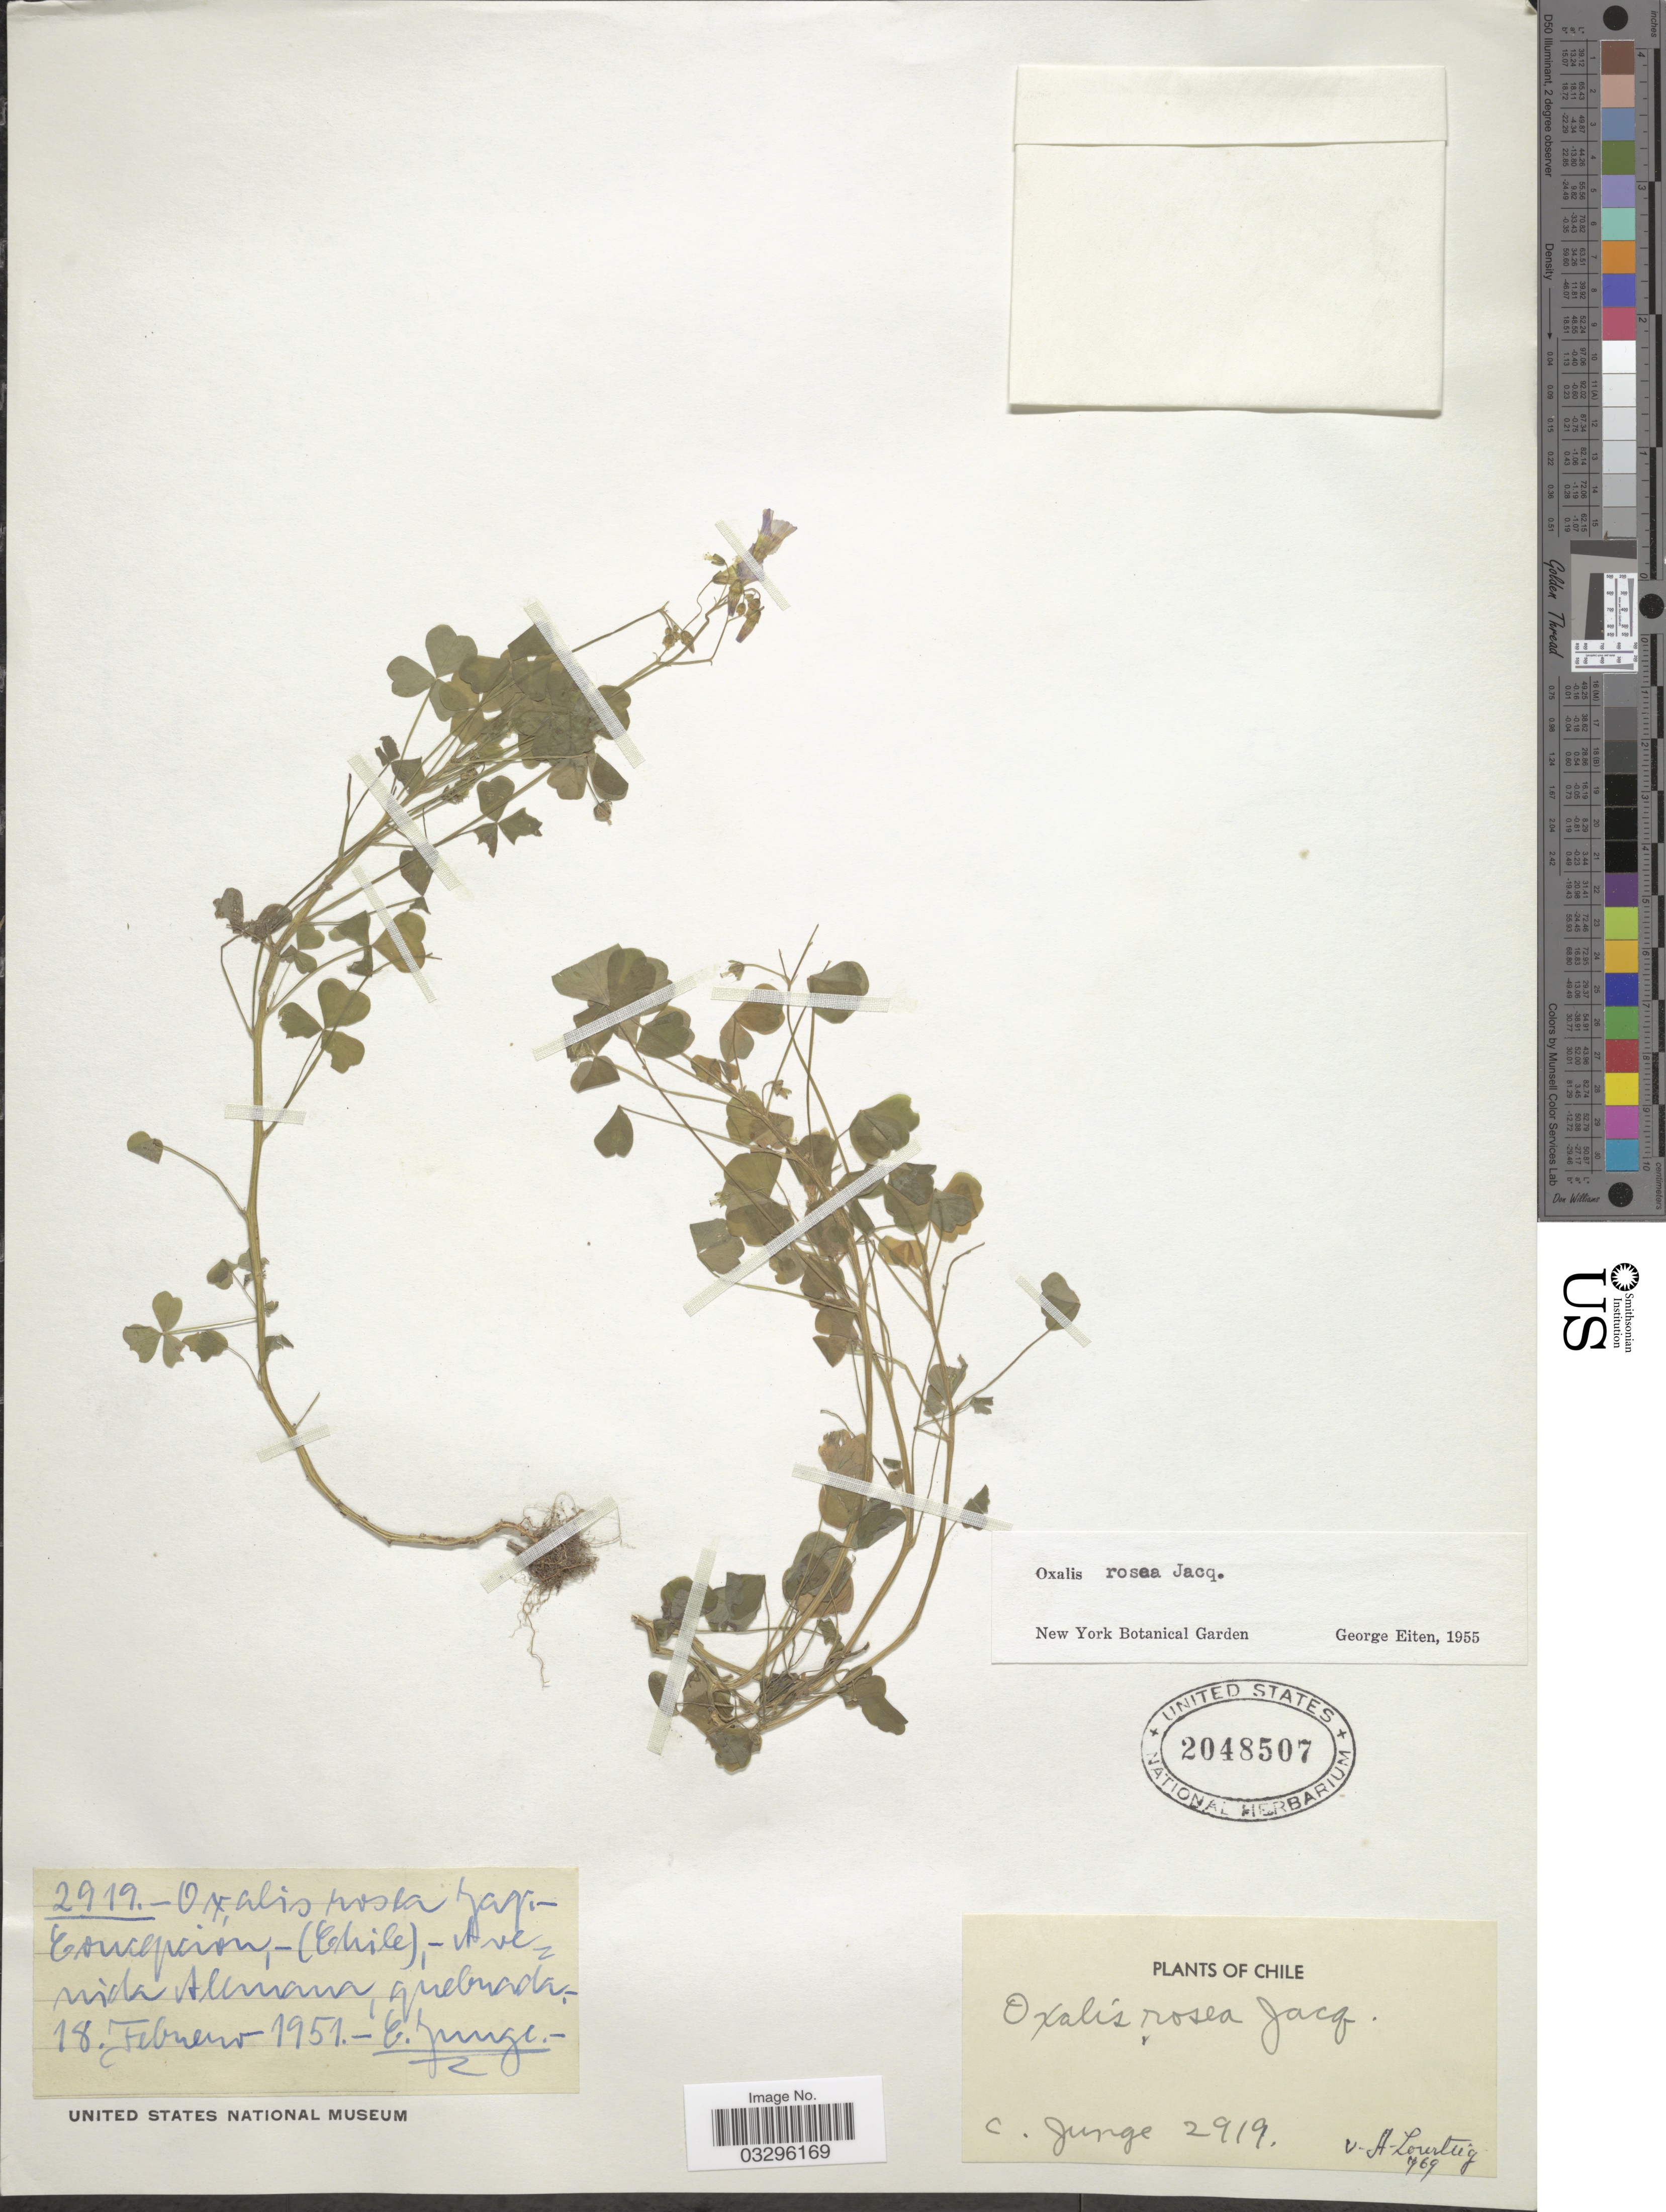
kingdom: Plantae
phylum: Tracheophyta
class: Magnoliopsida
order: Oxalidales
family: Oxalidaceae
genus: Oxalis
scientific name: Oxalis rosea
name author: Jacq.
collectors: C. Junge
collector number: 2919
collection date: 1951-02-18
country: Chile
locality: Concepción; Avenida Alemana, quebrada.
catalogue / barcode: US 2048507